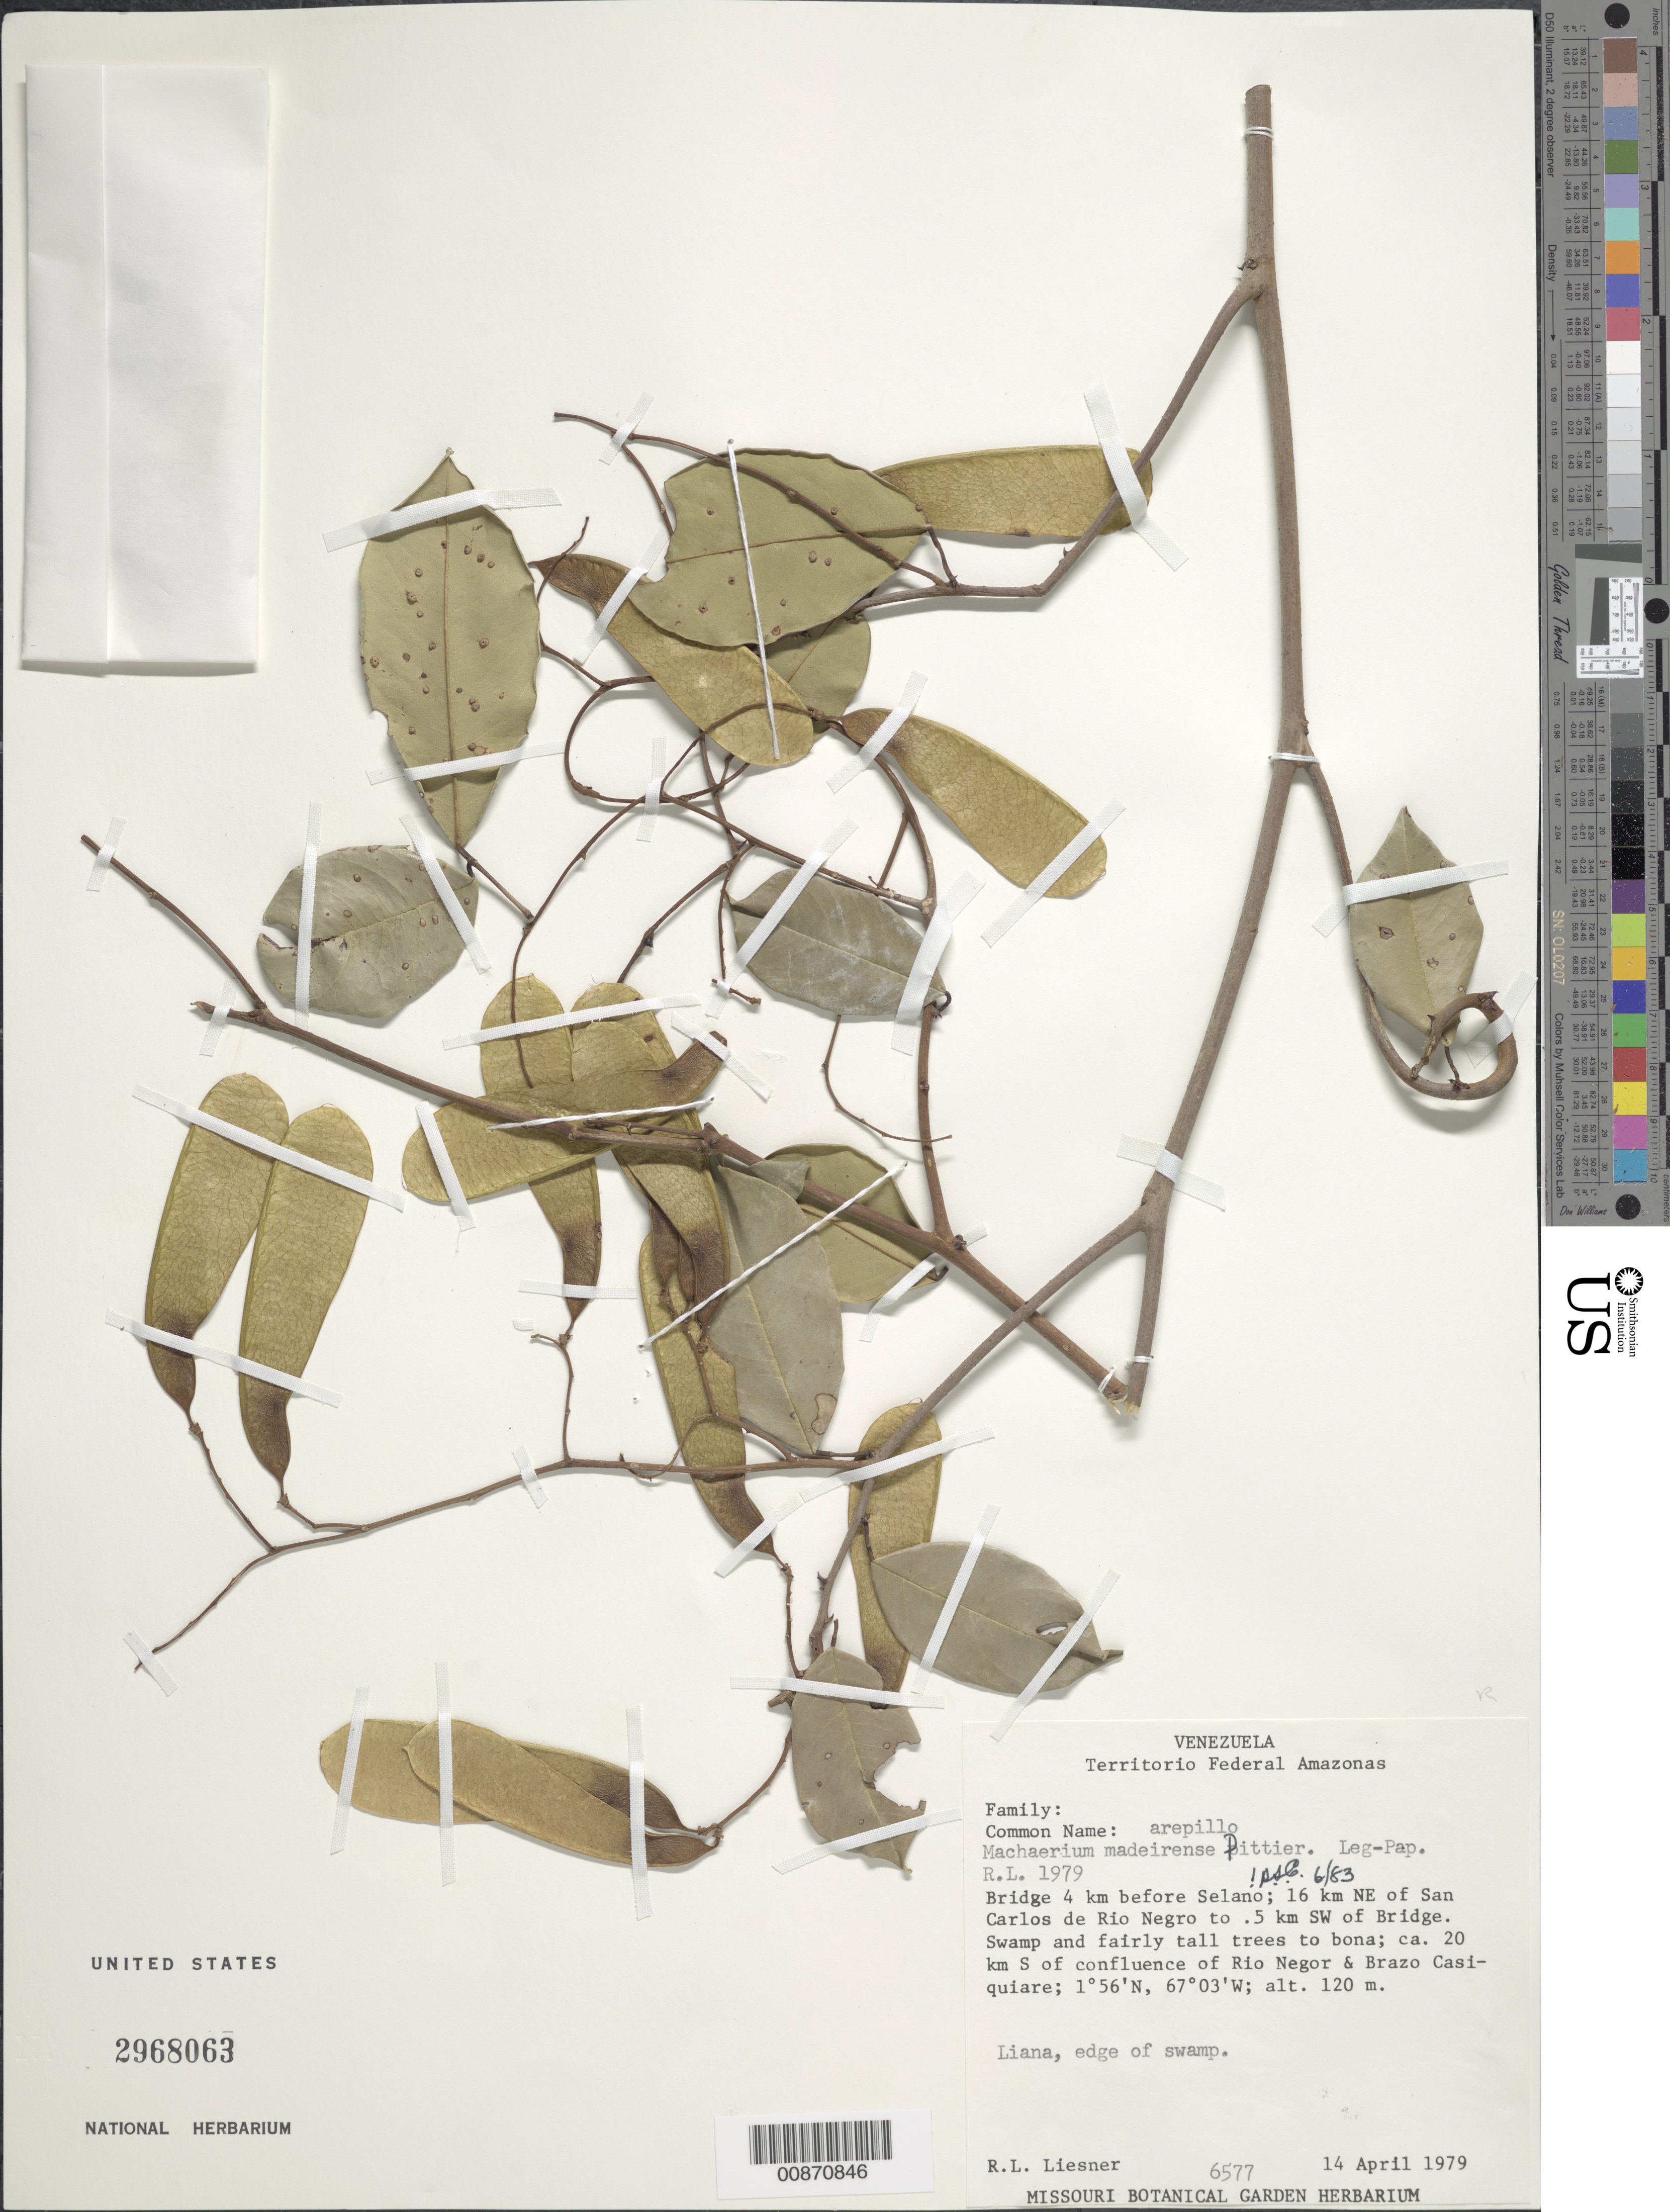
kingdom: Plantae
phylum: Tracheophyta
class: Magnoliopsida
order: Fabales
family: Fabaceae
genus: Machaerium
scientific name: Machaerium madeirense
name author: Pittier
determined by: Cowan, R. S.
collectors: R. L. Liesner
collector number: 6577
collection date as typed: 14-Apr-79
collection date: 1979-04-14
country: Venezuela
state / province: Amazonas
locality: San Carlos de Río Negro,16 km NE of; to 0.5 km SW of Selano Bridge and 4 km before Bridge; ca 20 km S of conflu of Río Negor and Brazo Casiquiare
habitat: Edge of swamp; swamp and fairly tall trees to bona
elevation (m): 120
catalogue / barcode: US 2968063